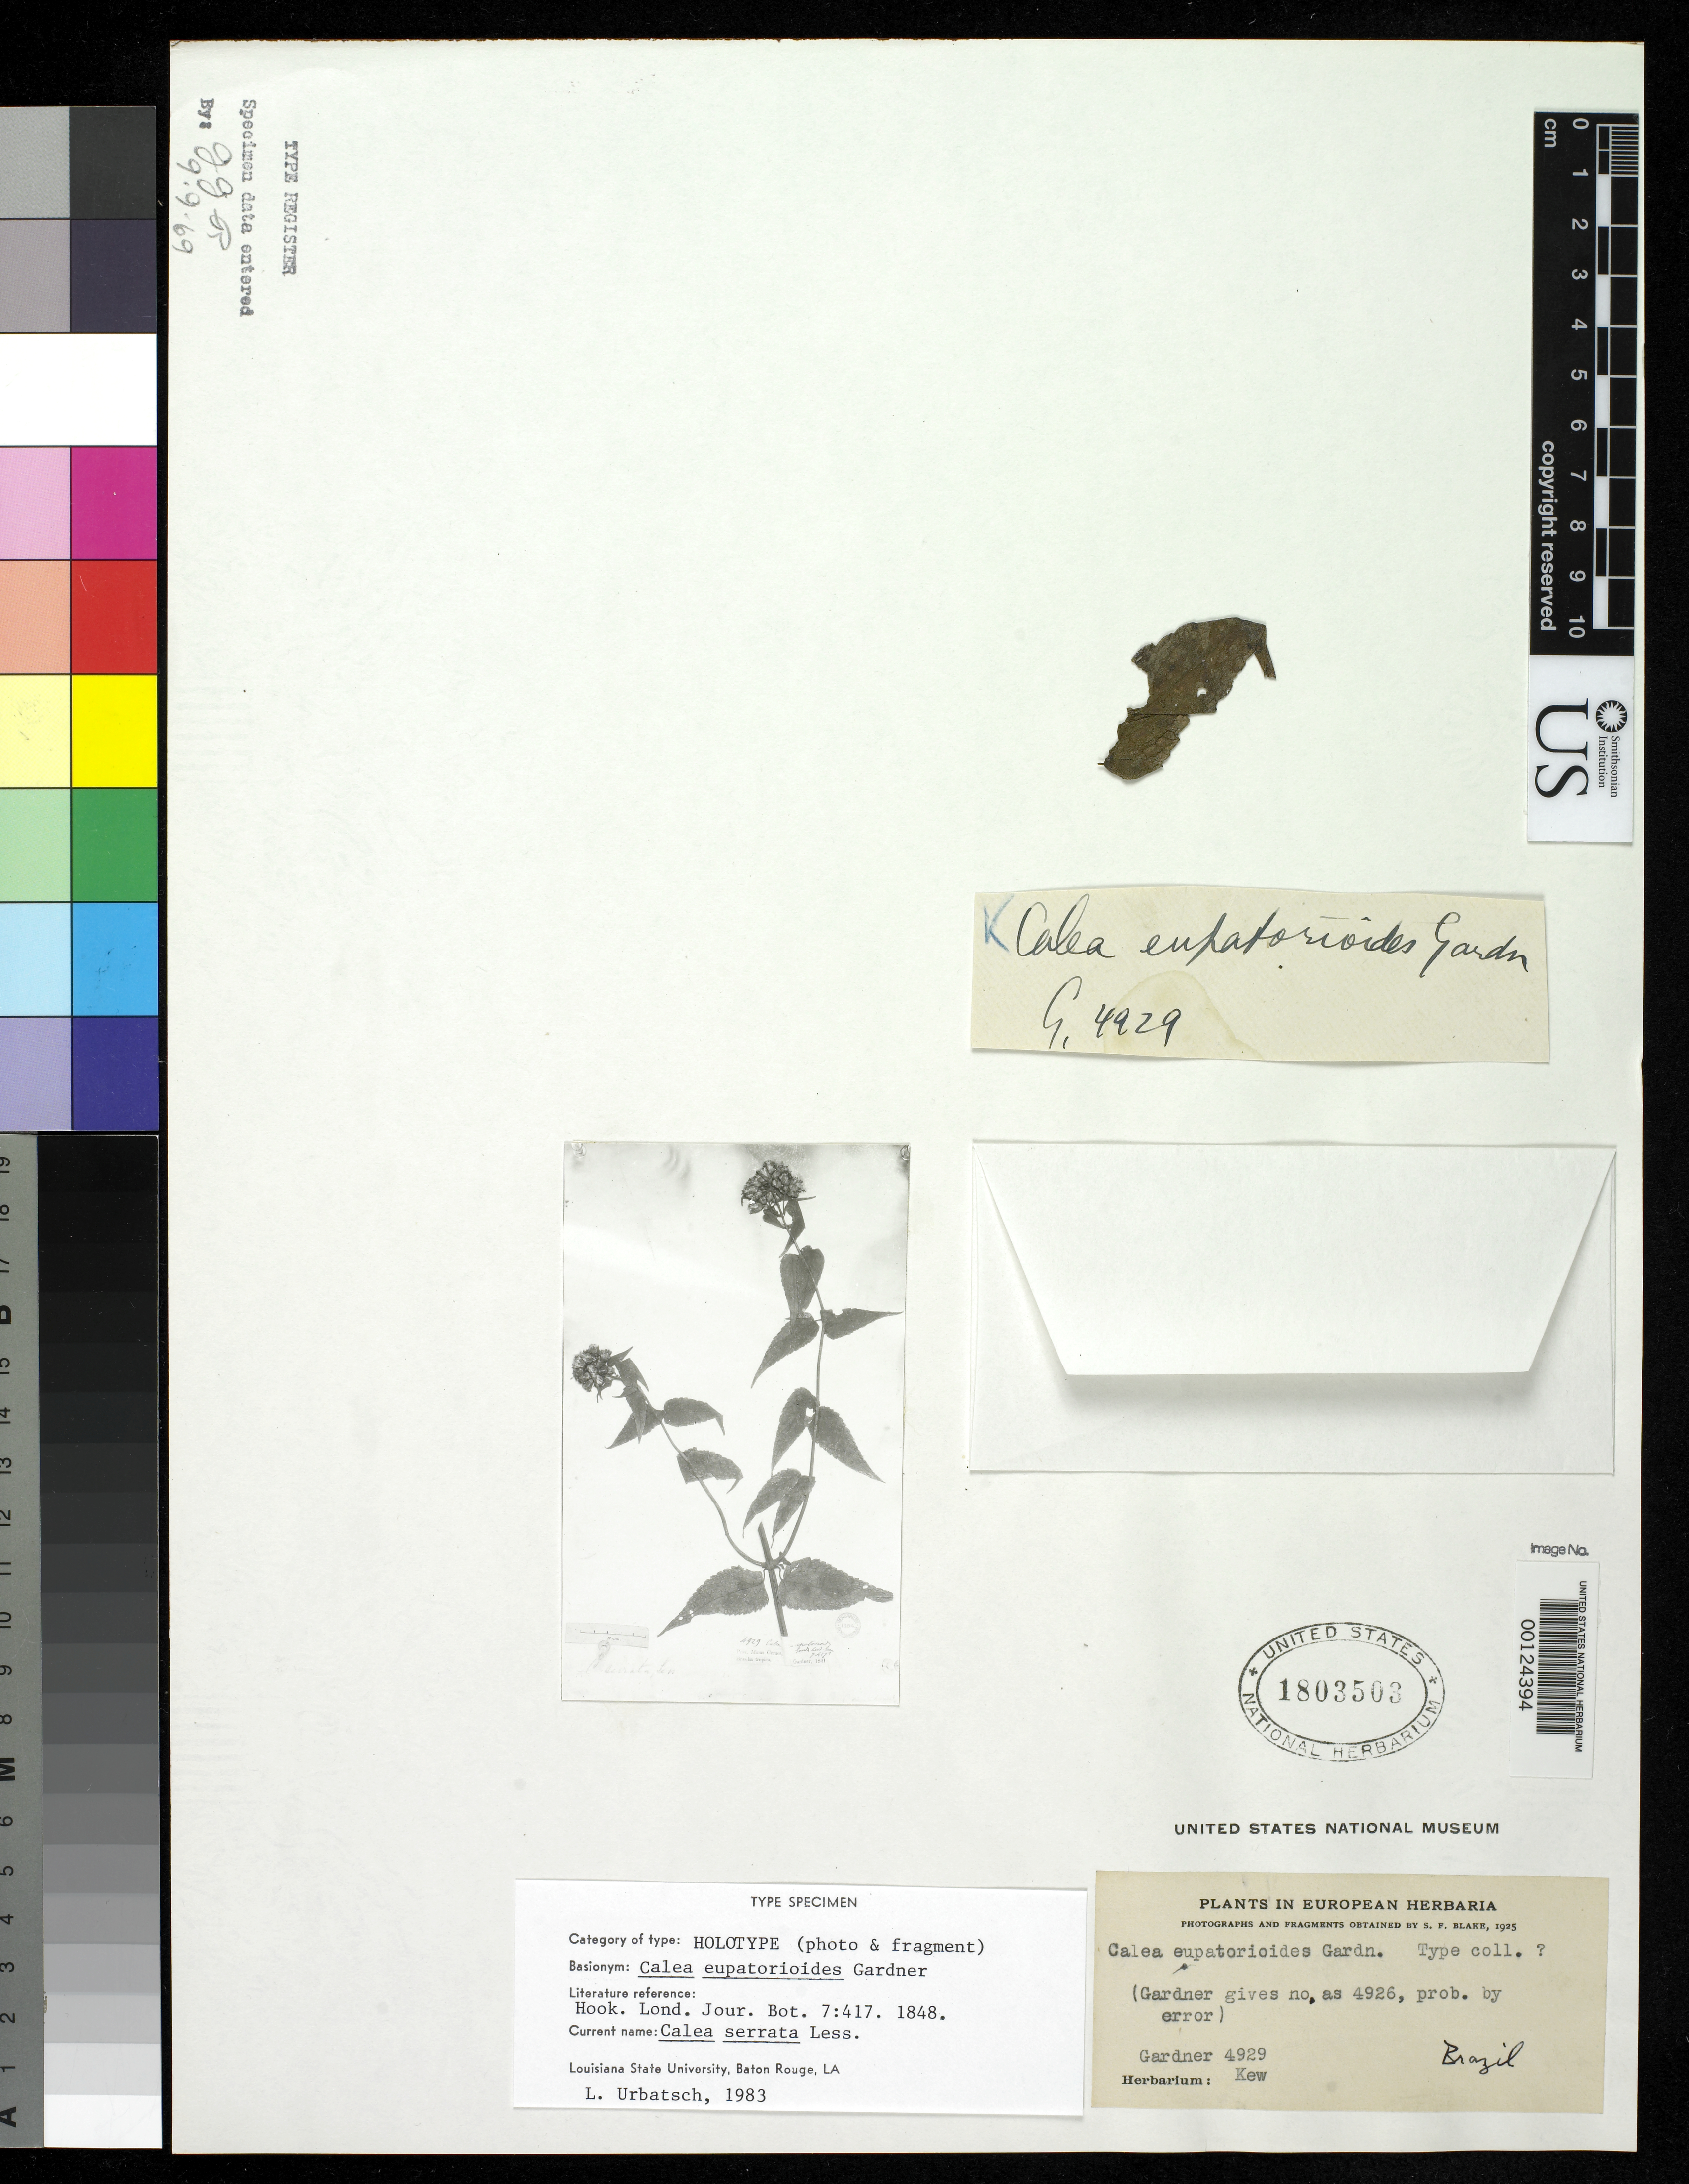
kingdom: Plantae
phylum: Tracheophyta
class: Magnoliopsida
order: Asterales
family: Asteraceae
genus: Calea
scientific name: Calea eupatorioides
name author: Gardner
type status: Type Material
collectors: G. Gardner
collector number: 4929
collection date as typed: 1841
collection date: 1841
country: Brazil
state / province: Minas Gerais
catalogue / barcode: US 1803503